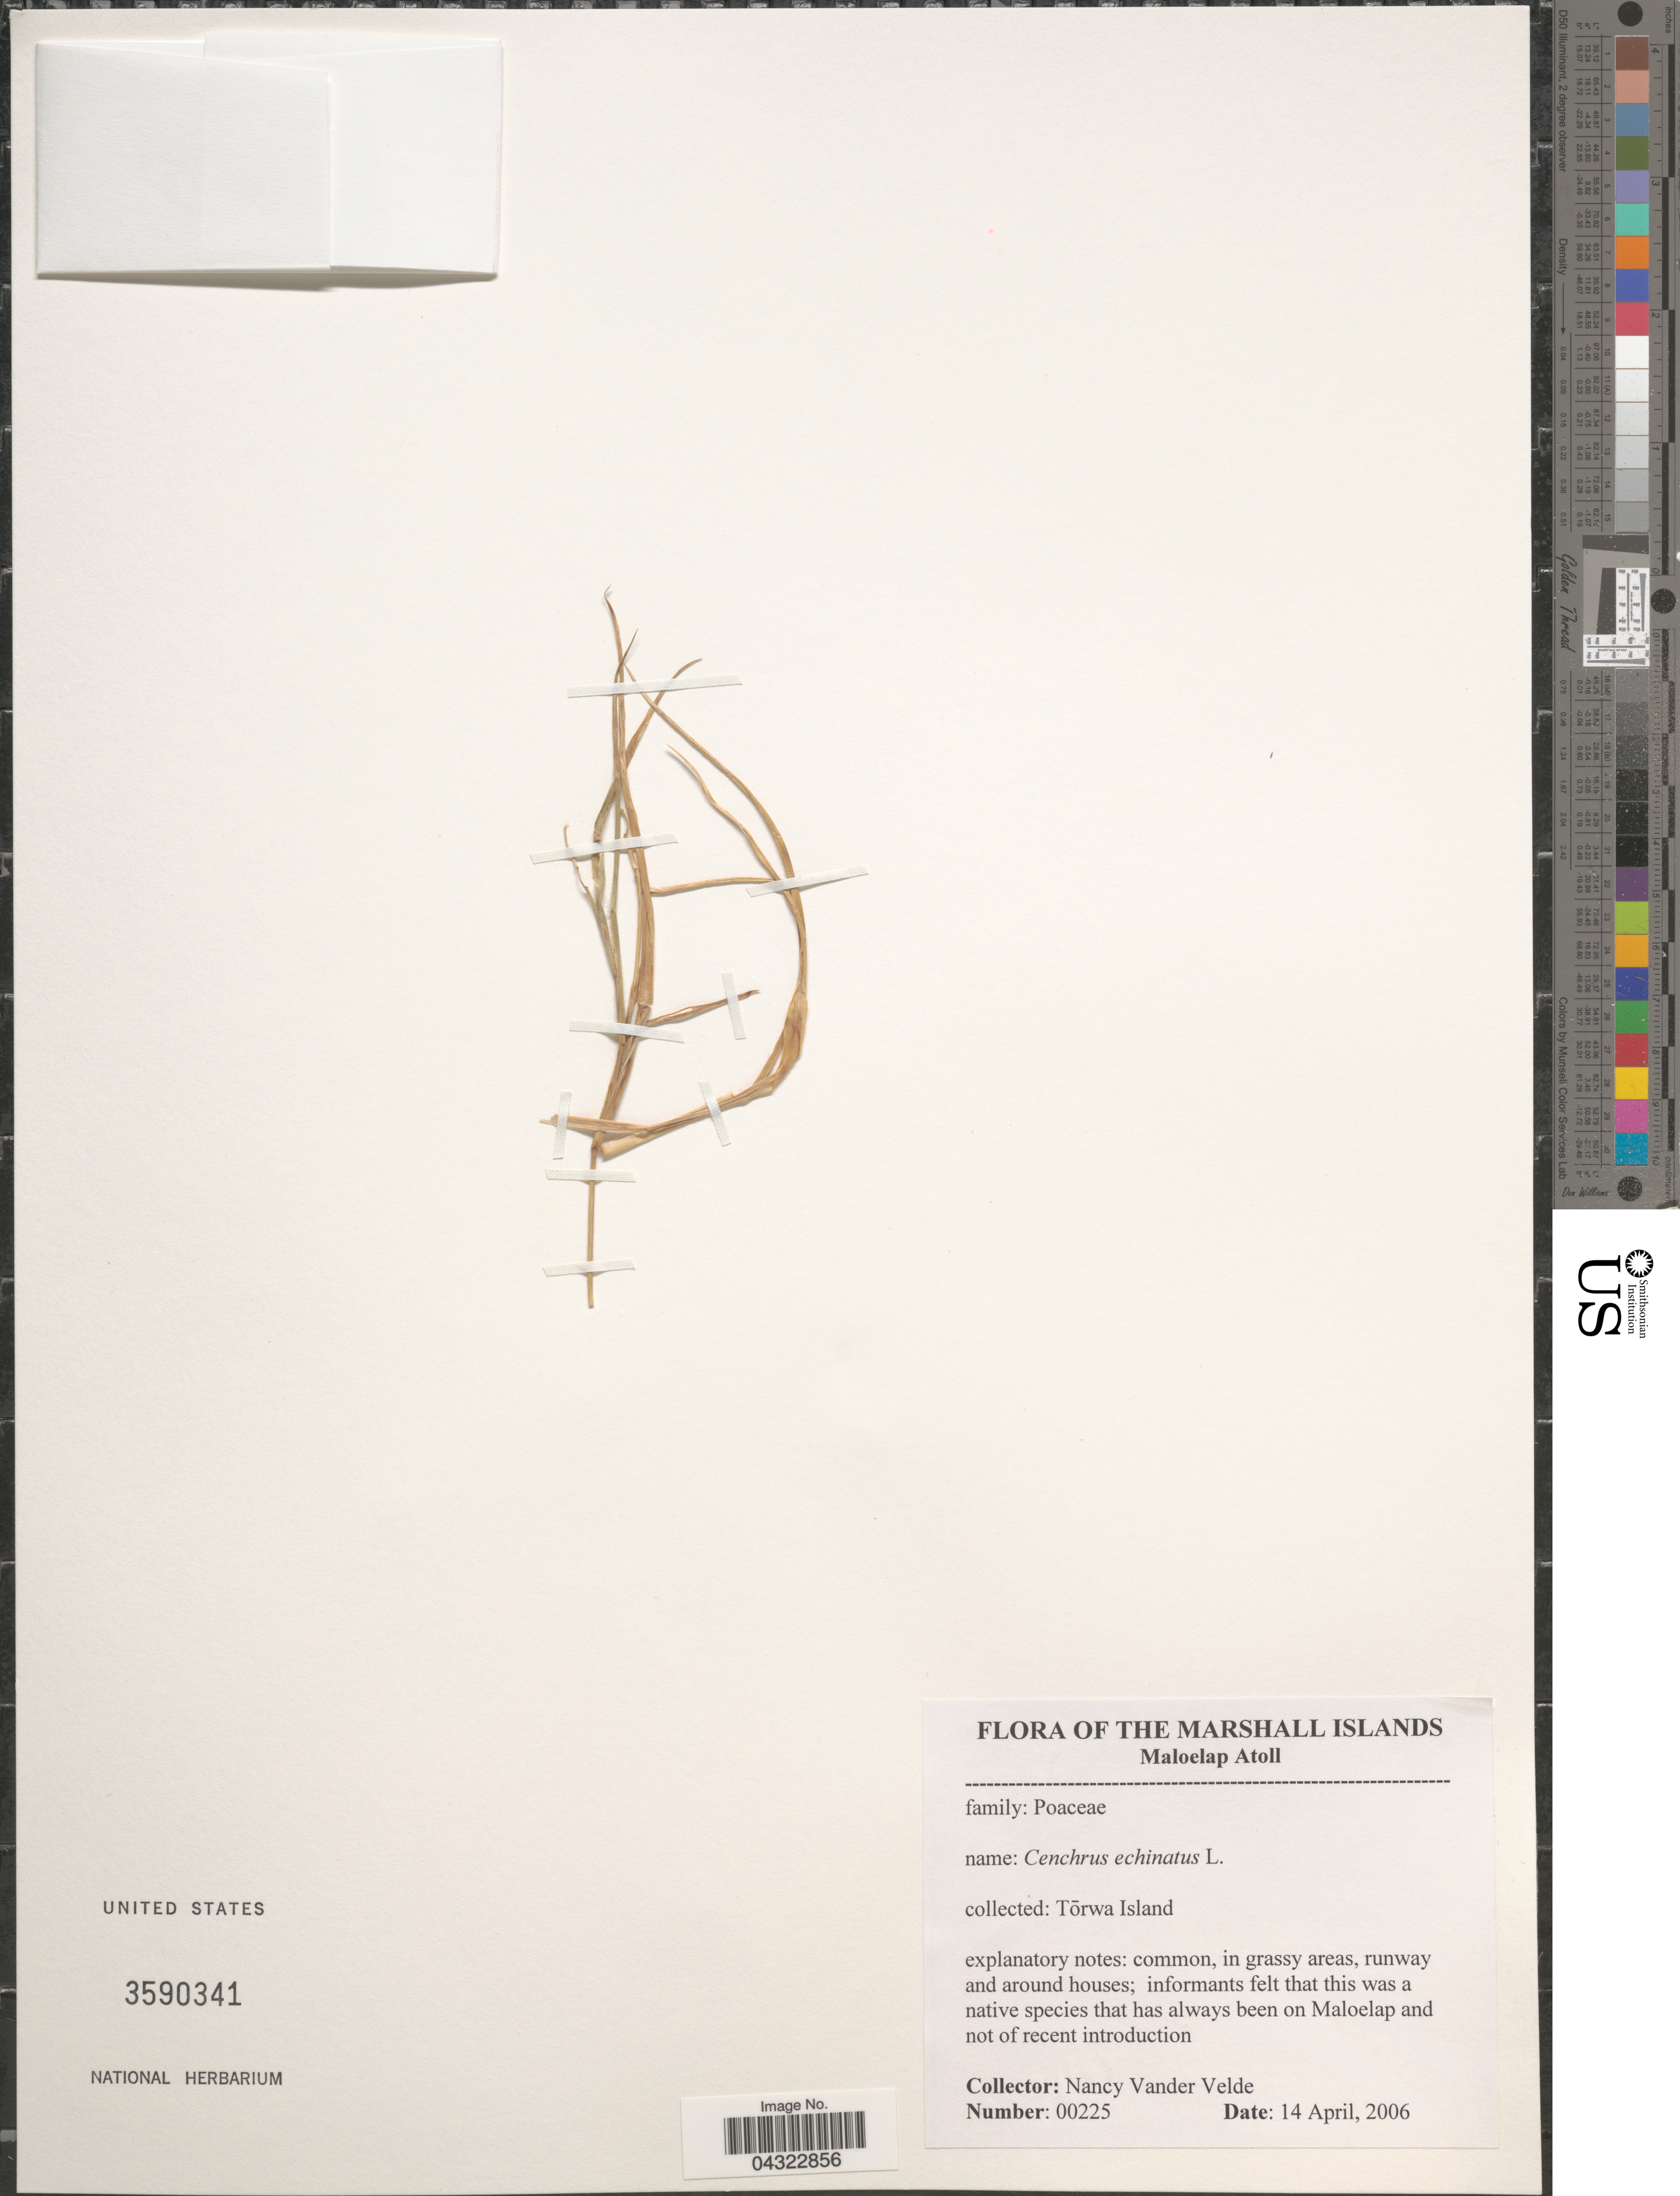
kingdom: Plantae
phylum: Tracheophyta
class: Liliopsida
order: Poales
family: Poaceae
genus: Cenchrus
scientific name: Cenchrus echinatus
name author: L.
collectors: N. Vander Velde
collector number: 00225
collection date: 2006-04-14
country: Marshall Islands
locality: Maloelap Atoll. Tōrwa Island.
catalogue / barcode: US 3590341